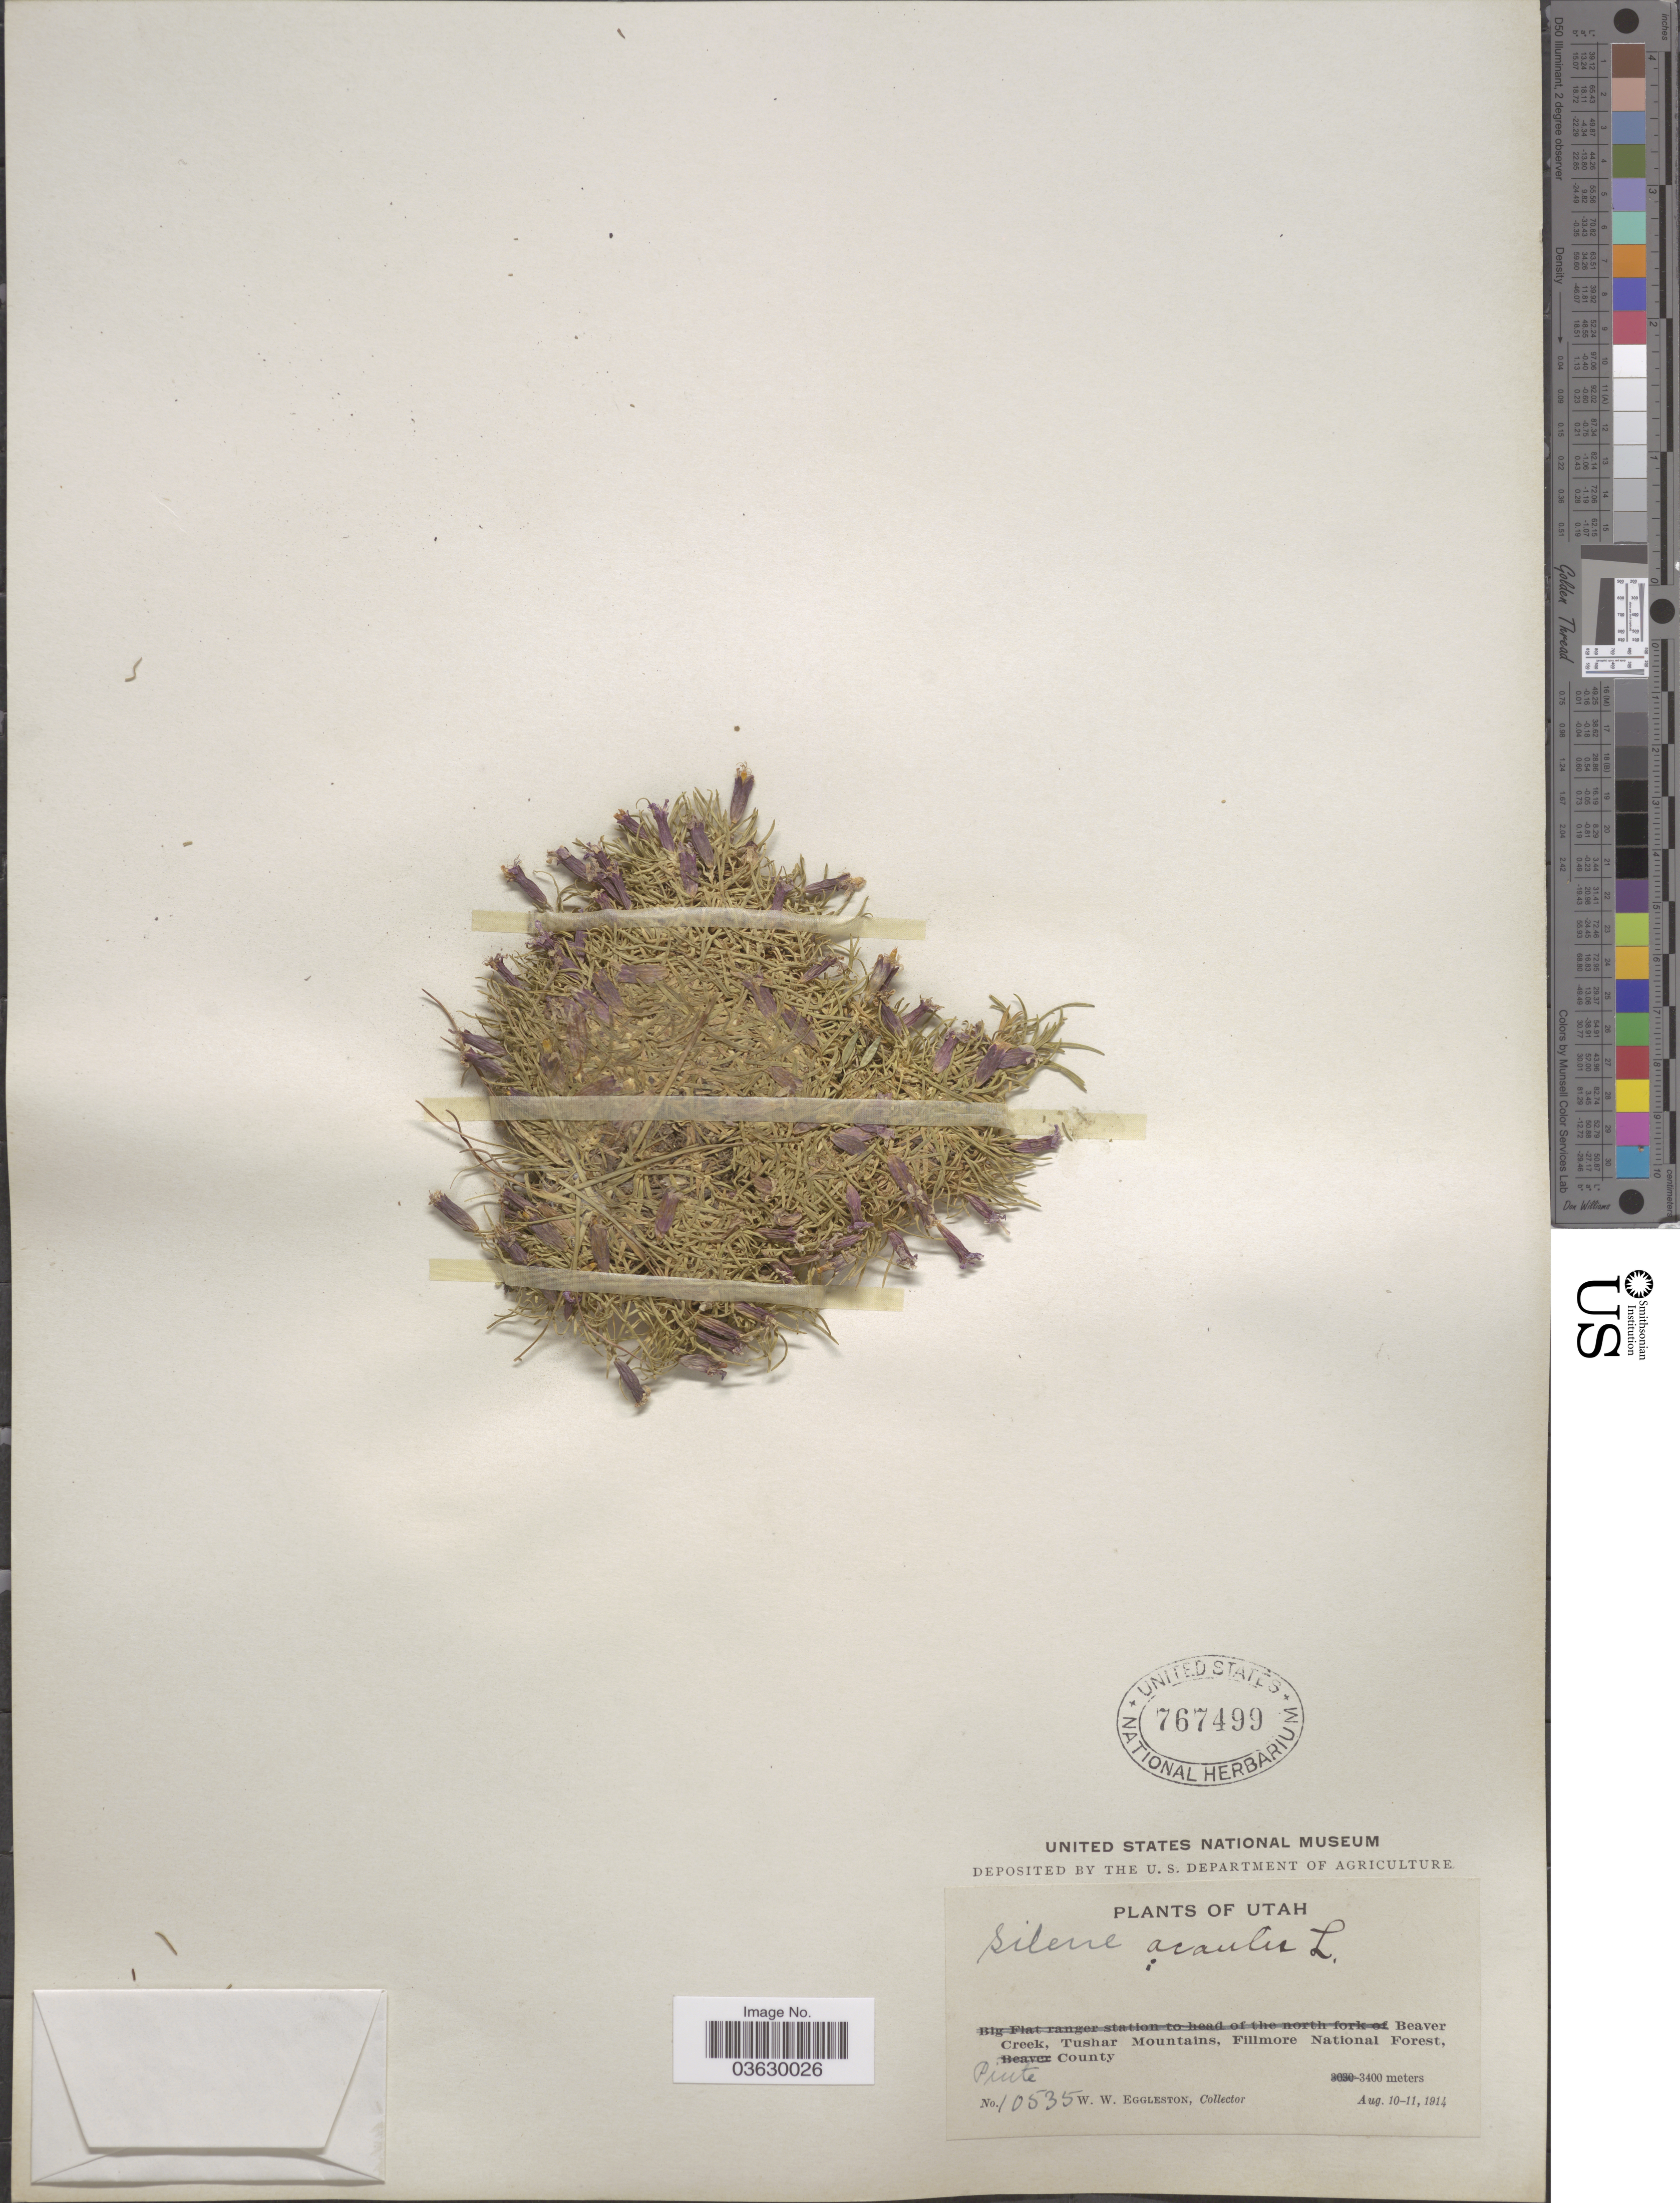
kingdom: Plantae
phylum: Tracheophyta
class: Magnoliopsida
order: Caryophyllales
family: Caryophyllaceae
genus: Silene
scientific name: Silene acaulis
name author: (L.) Jacq.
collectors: W. W. Eggleston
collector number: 10535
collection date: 1914-08-10/1914-08-11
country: United States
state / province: Utah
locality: Beaver Creek, Tushar Mountains, Fillmore National Forest, Piute County.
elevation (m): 3400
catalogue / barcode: US 767499